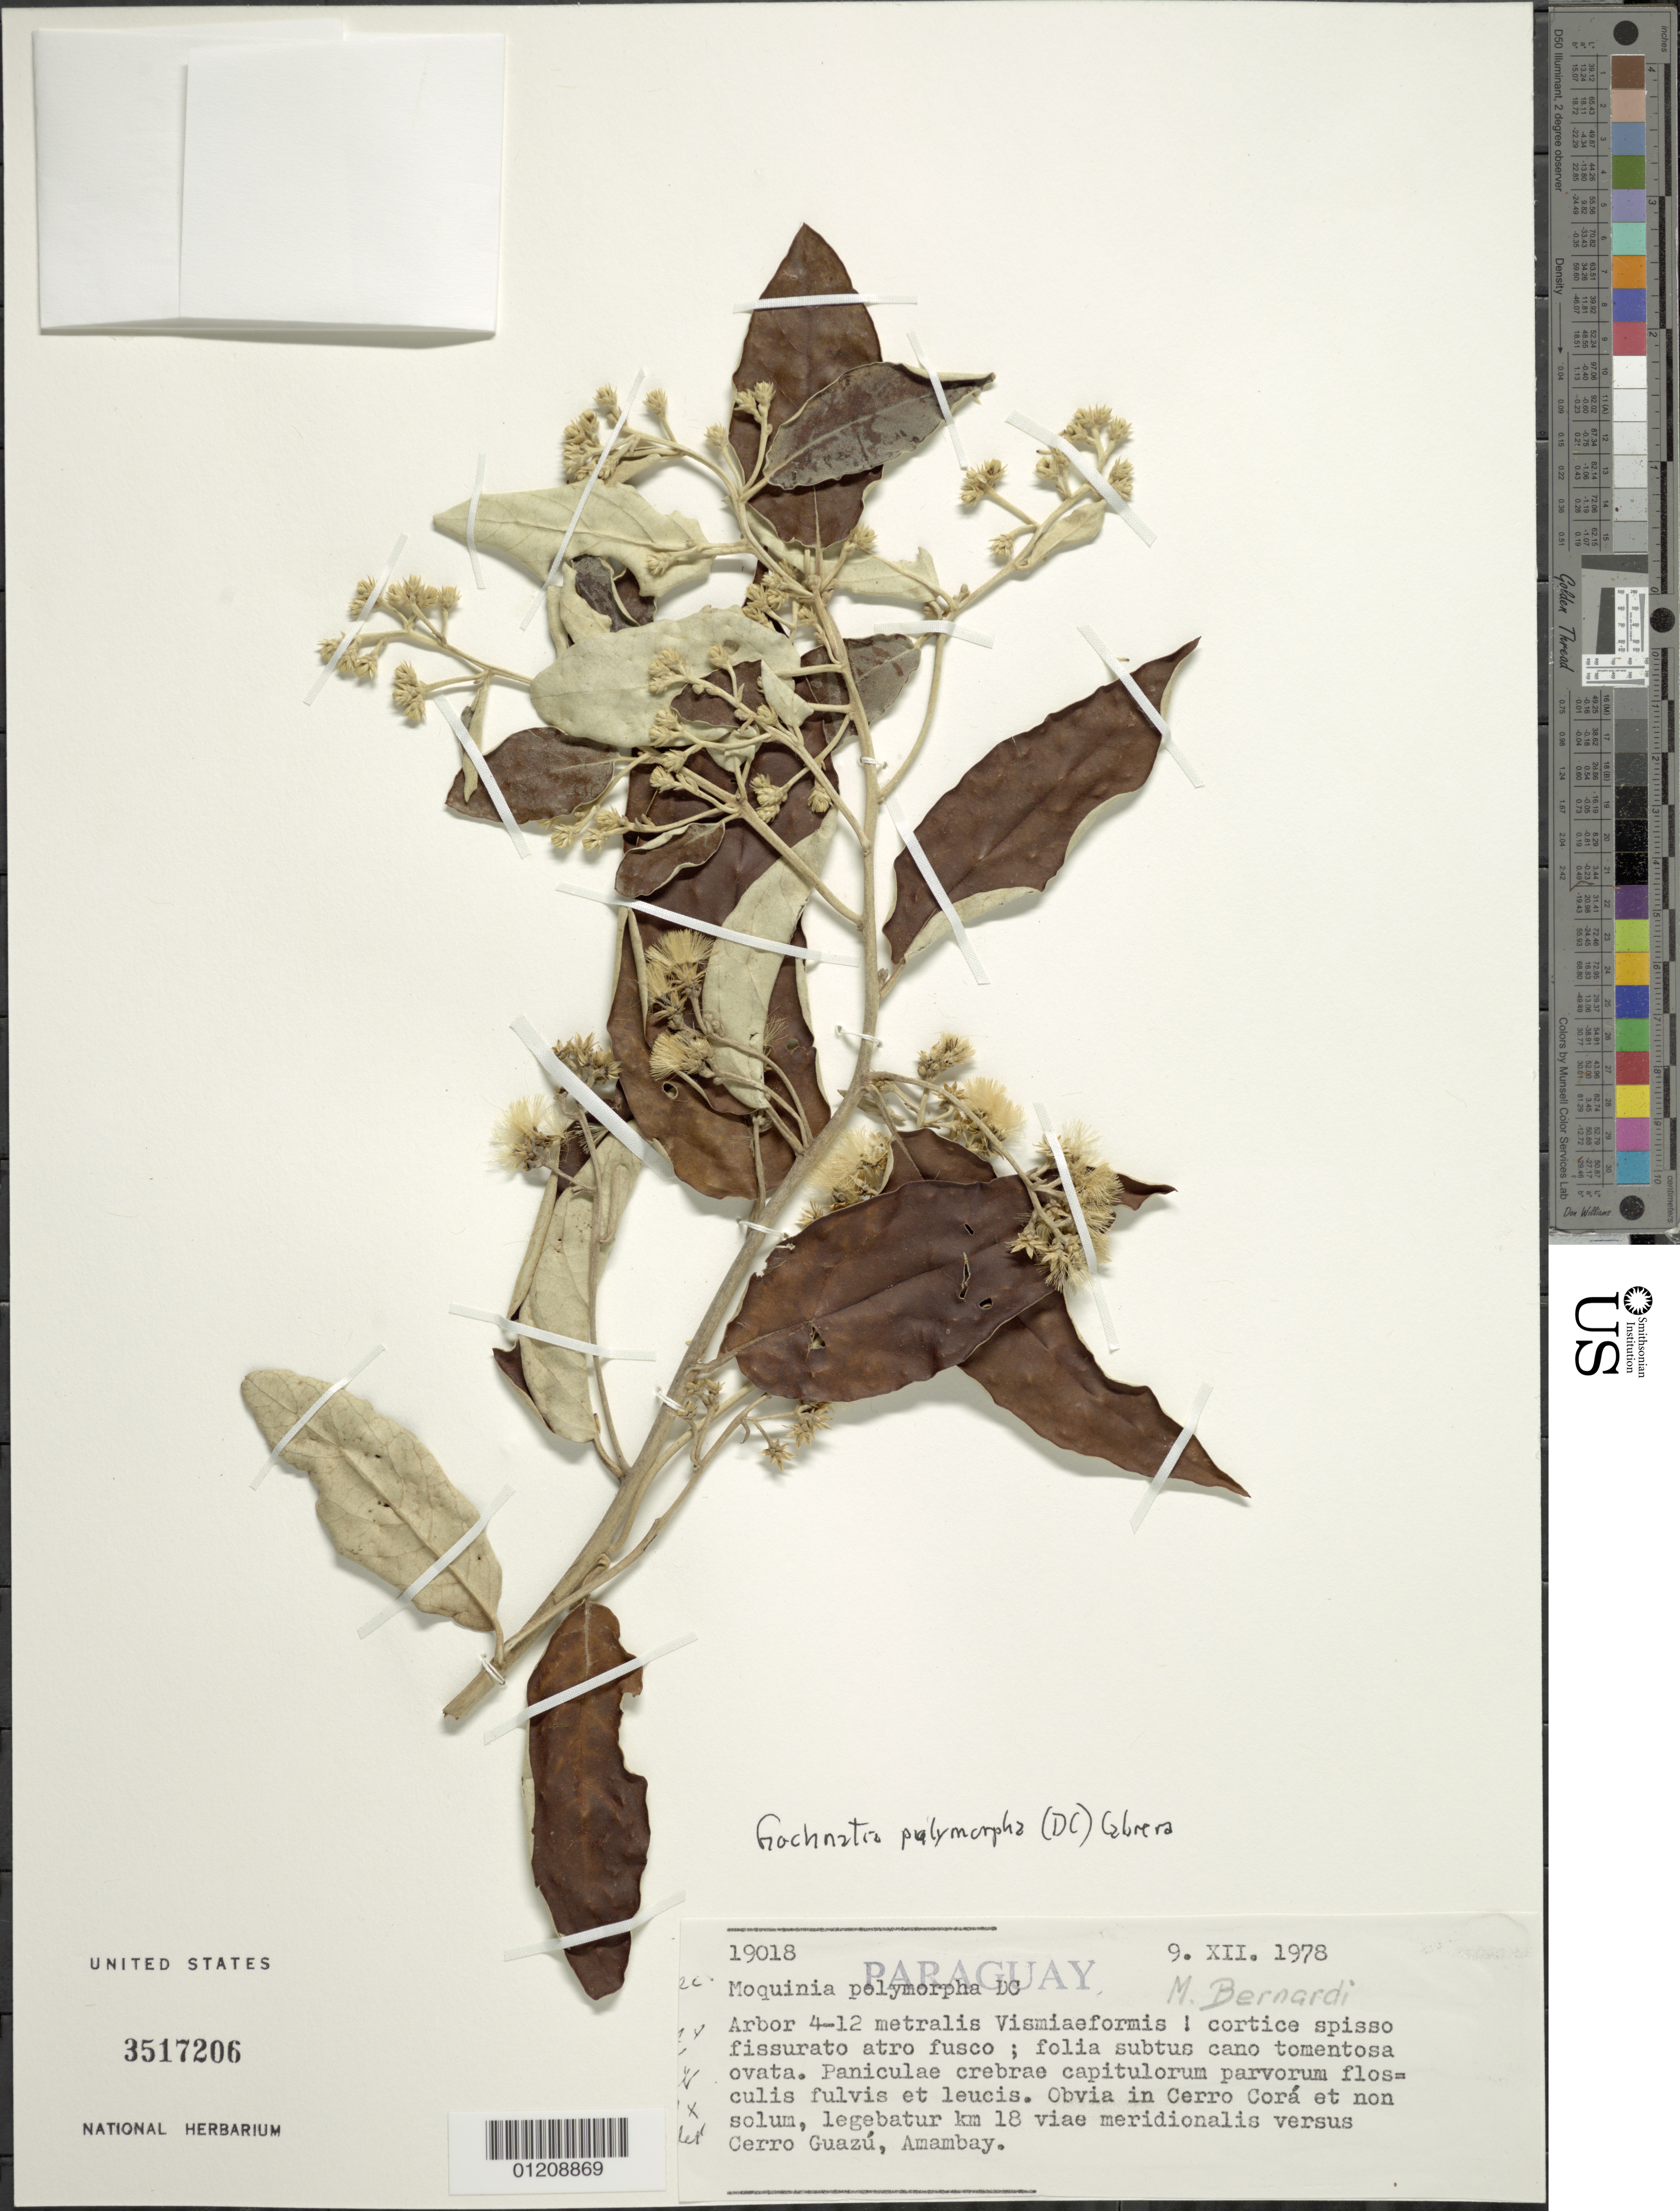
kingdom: Plantae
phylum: Tracheophyta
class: Magnoliopsida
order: Asterales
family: Asteraceae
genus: Moquiniastrum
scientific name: Moquiniastrum polymorphum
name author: (Less.) G. Sancho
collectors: M. Bernardi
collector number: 19018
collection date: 1978-12-09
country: Paraguay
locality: Obvia in Cerro cora et no solum. Legebatur km 18 viae meridionalis versus Cerro Guazu, Amambay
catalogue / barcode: US 3517206